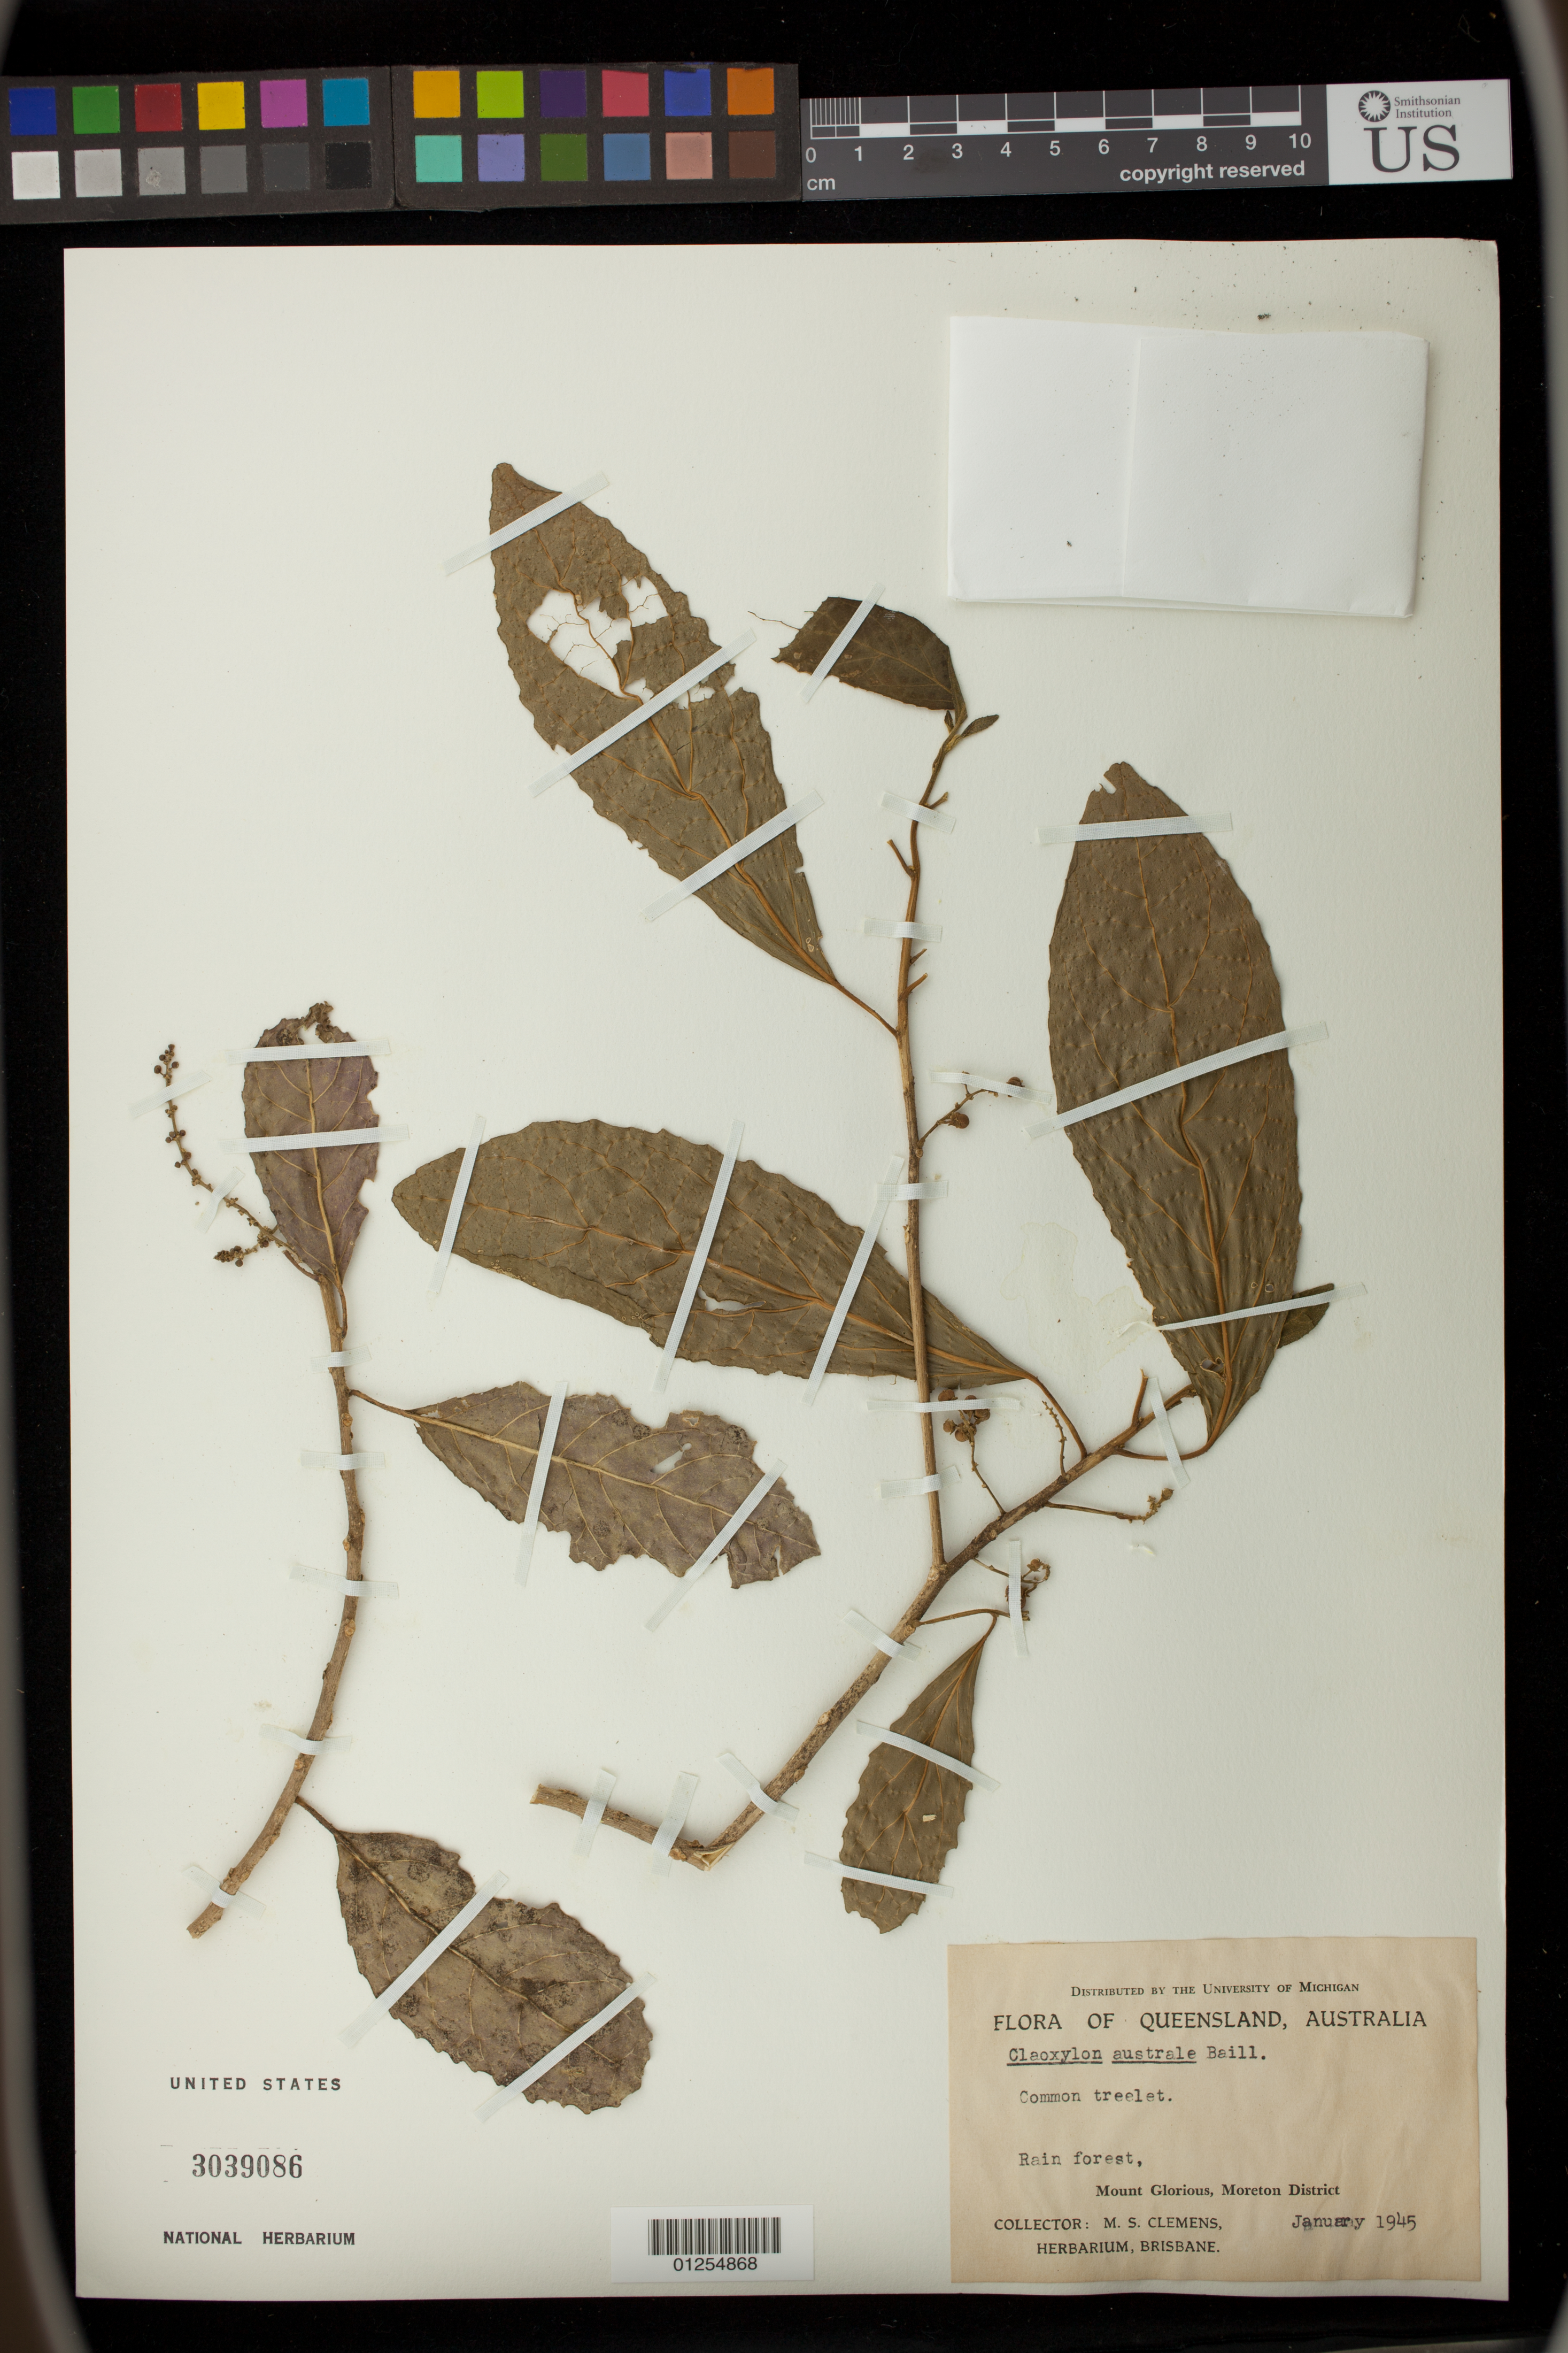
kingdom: Plantae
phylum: Tracheophyta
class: Magnoliopsida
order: Malpighiales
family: Euphorbiaceae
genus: Claoxylon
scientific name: Claoxylon tenerifolium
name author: (Baill.) F. Muell.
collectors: M. S. Clemens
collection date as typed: Jan 1945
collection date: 1945-01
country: Australia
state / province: Queensland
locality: Mount Glorious, Moreton District.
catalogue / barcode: US 3039086